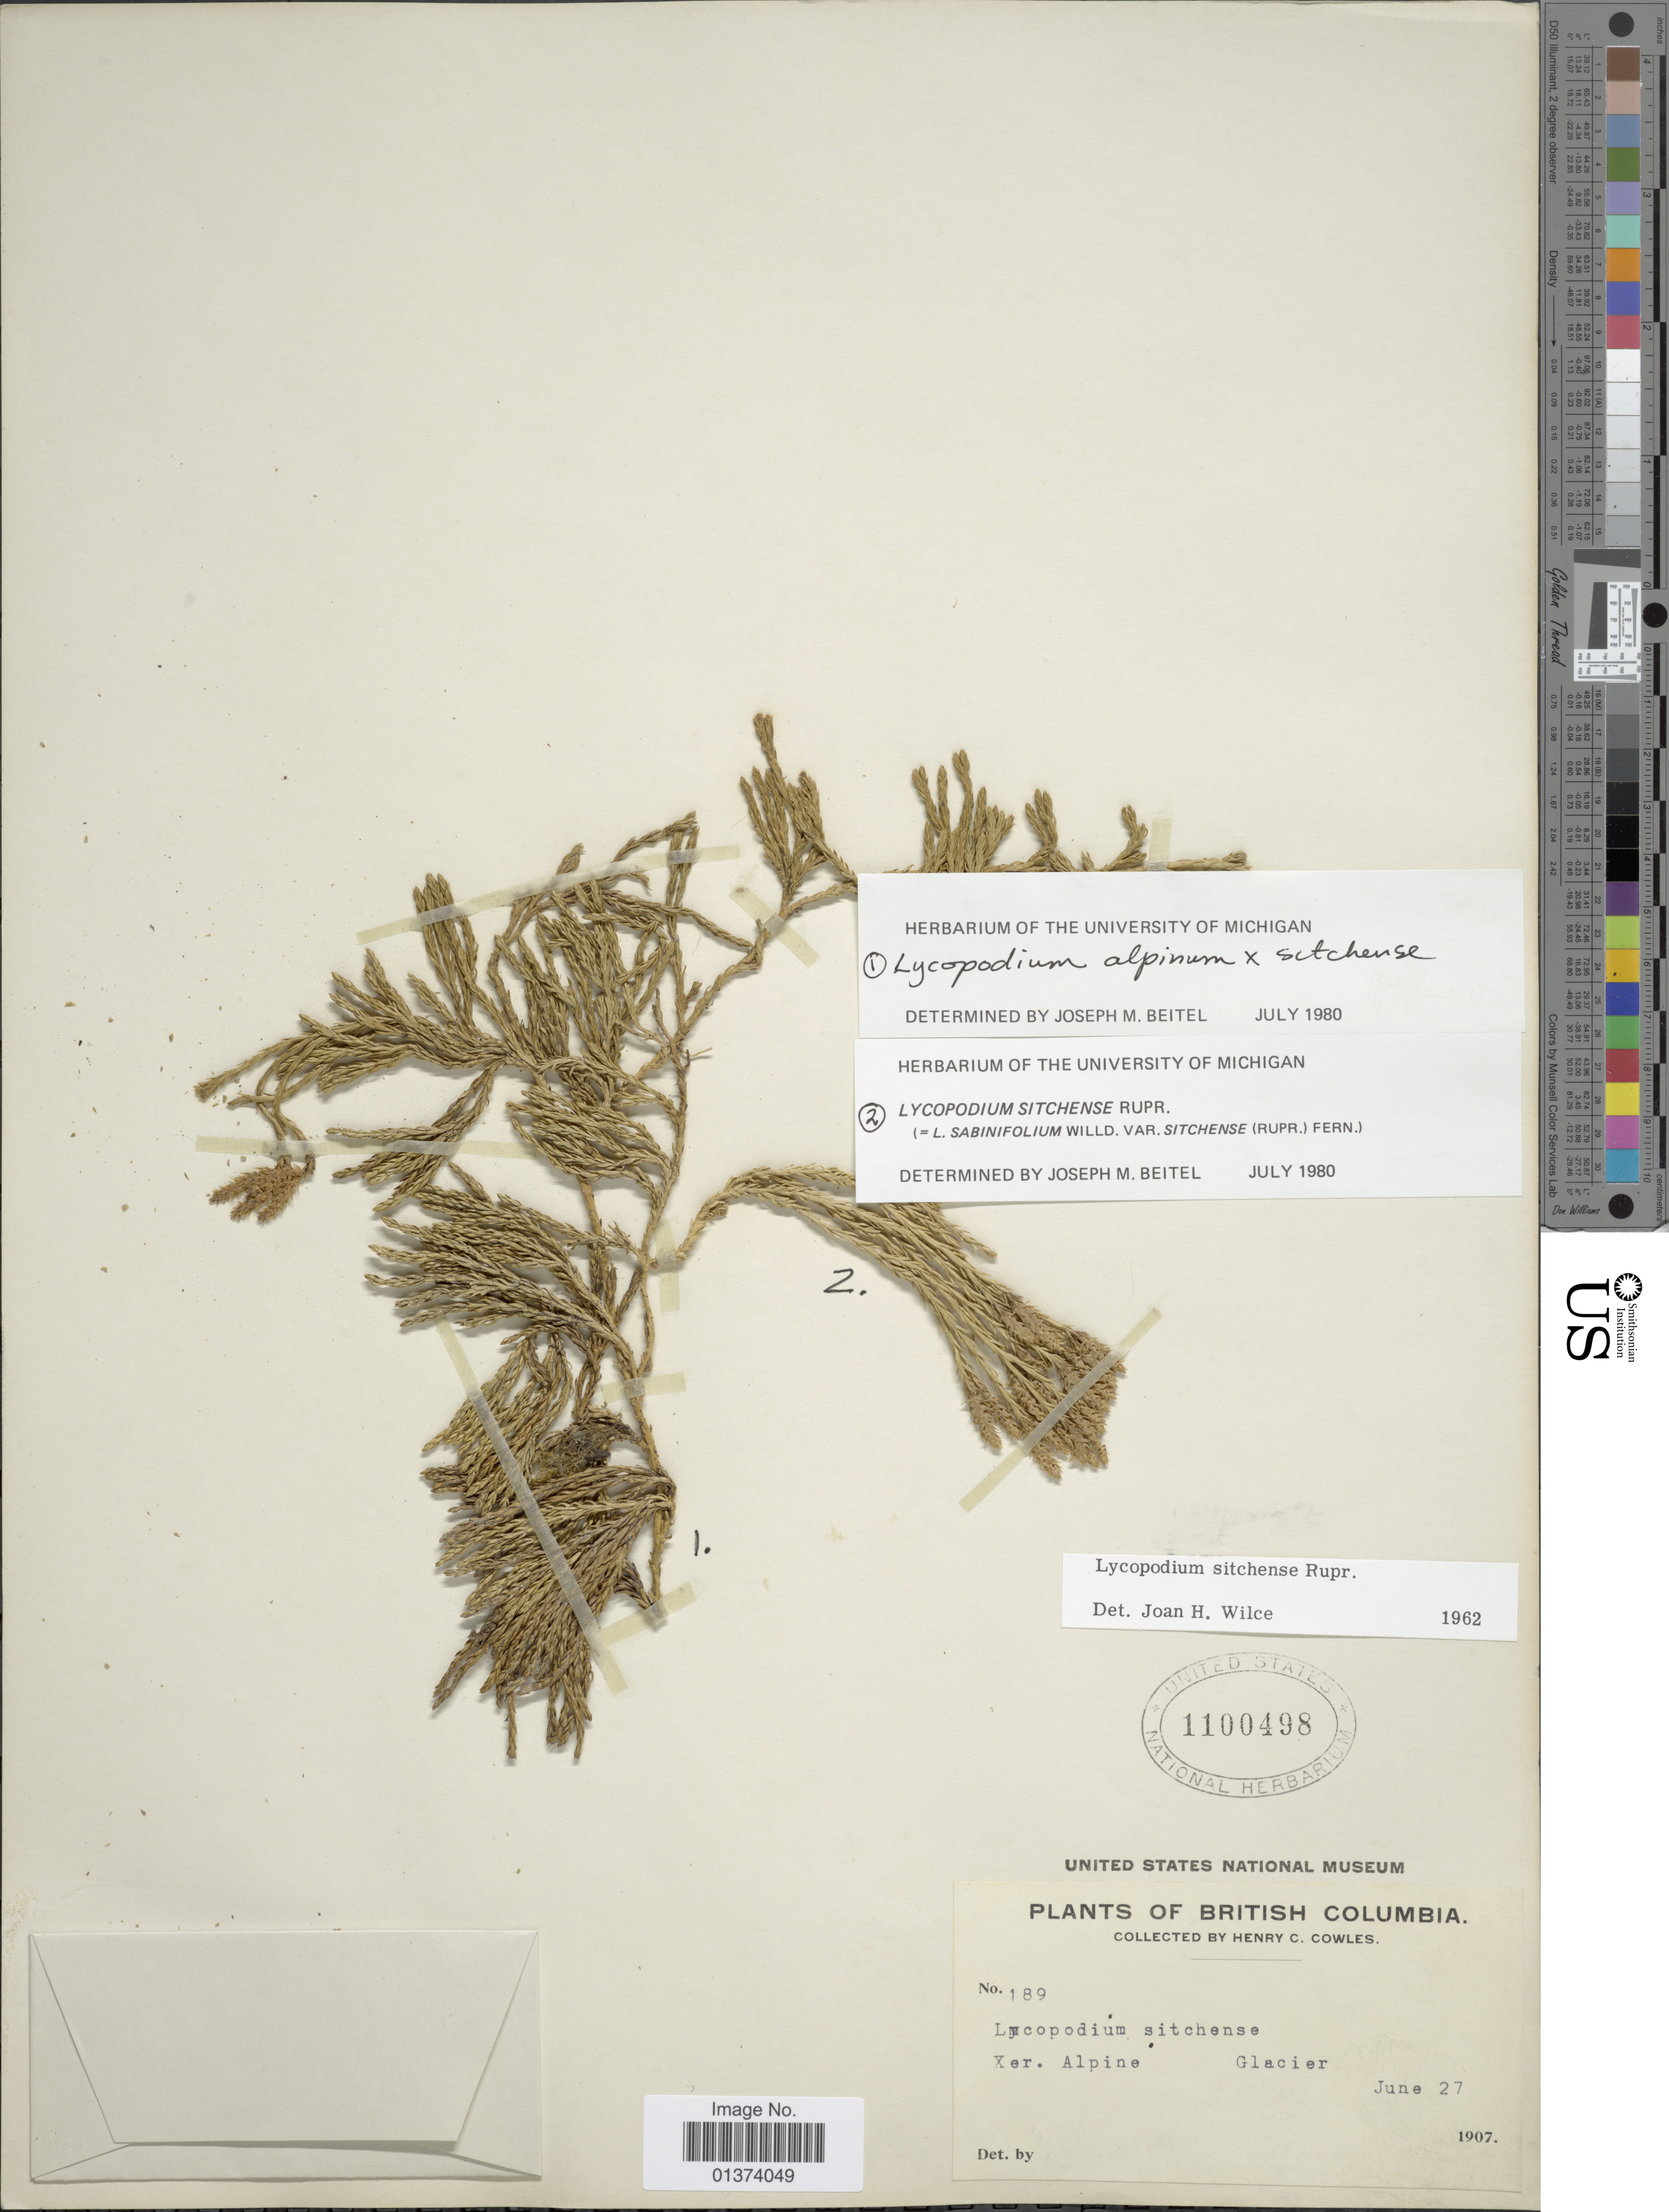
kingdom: Plantae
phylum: Tracheophyta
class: Lycopodiopsida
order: Lycopodiales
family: Lycopodiaceae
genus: Diphasiastrum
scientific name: Diphasiastrum alpinum x D. sitchense (Rupr.) Holub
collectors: H. Cowles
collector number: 189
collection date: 1907-06-27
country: Canada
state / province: British Columbia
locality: Xer. Alpine, Glacier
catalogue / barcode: US 1100498